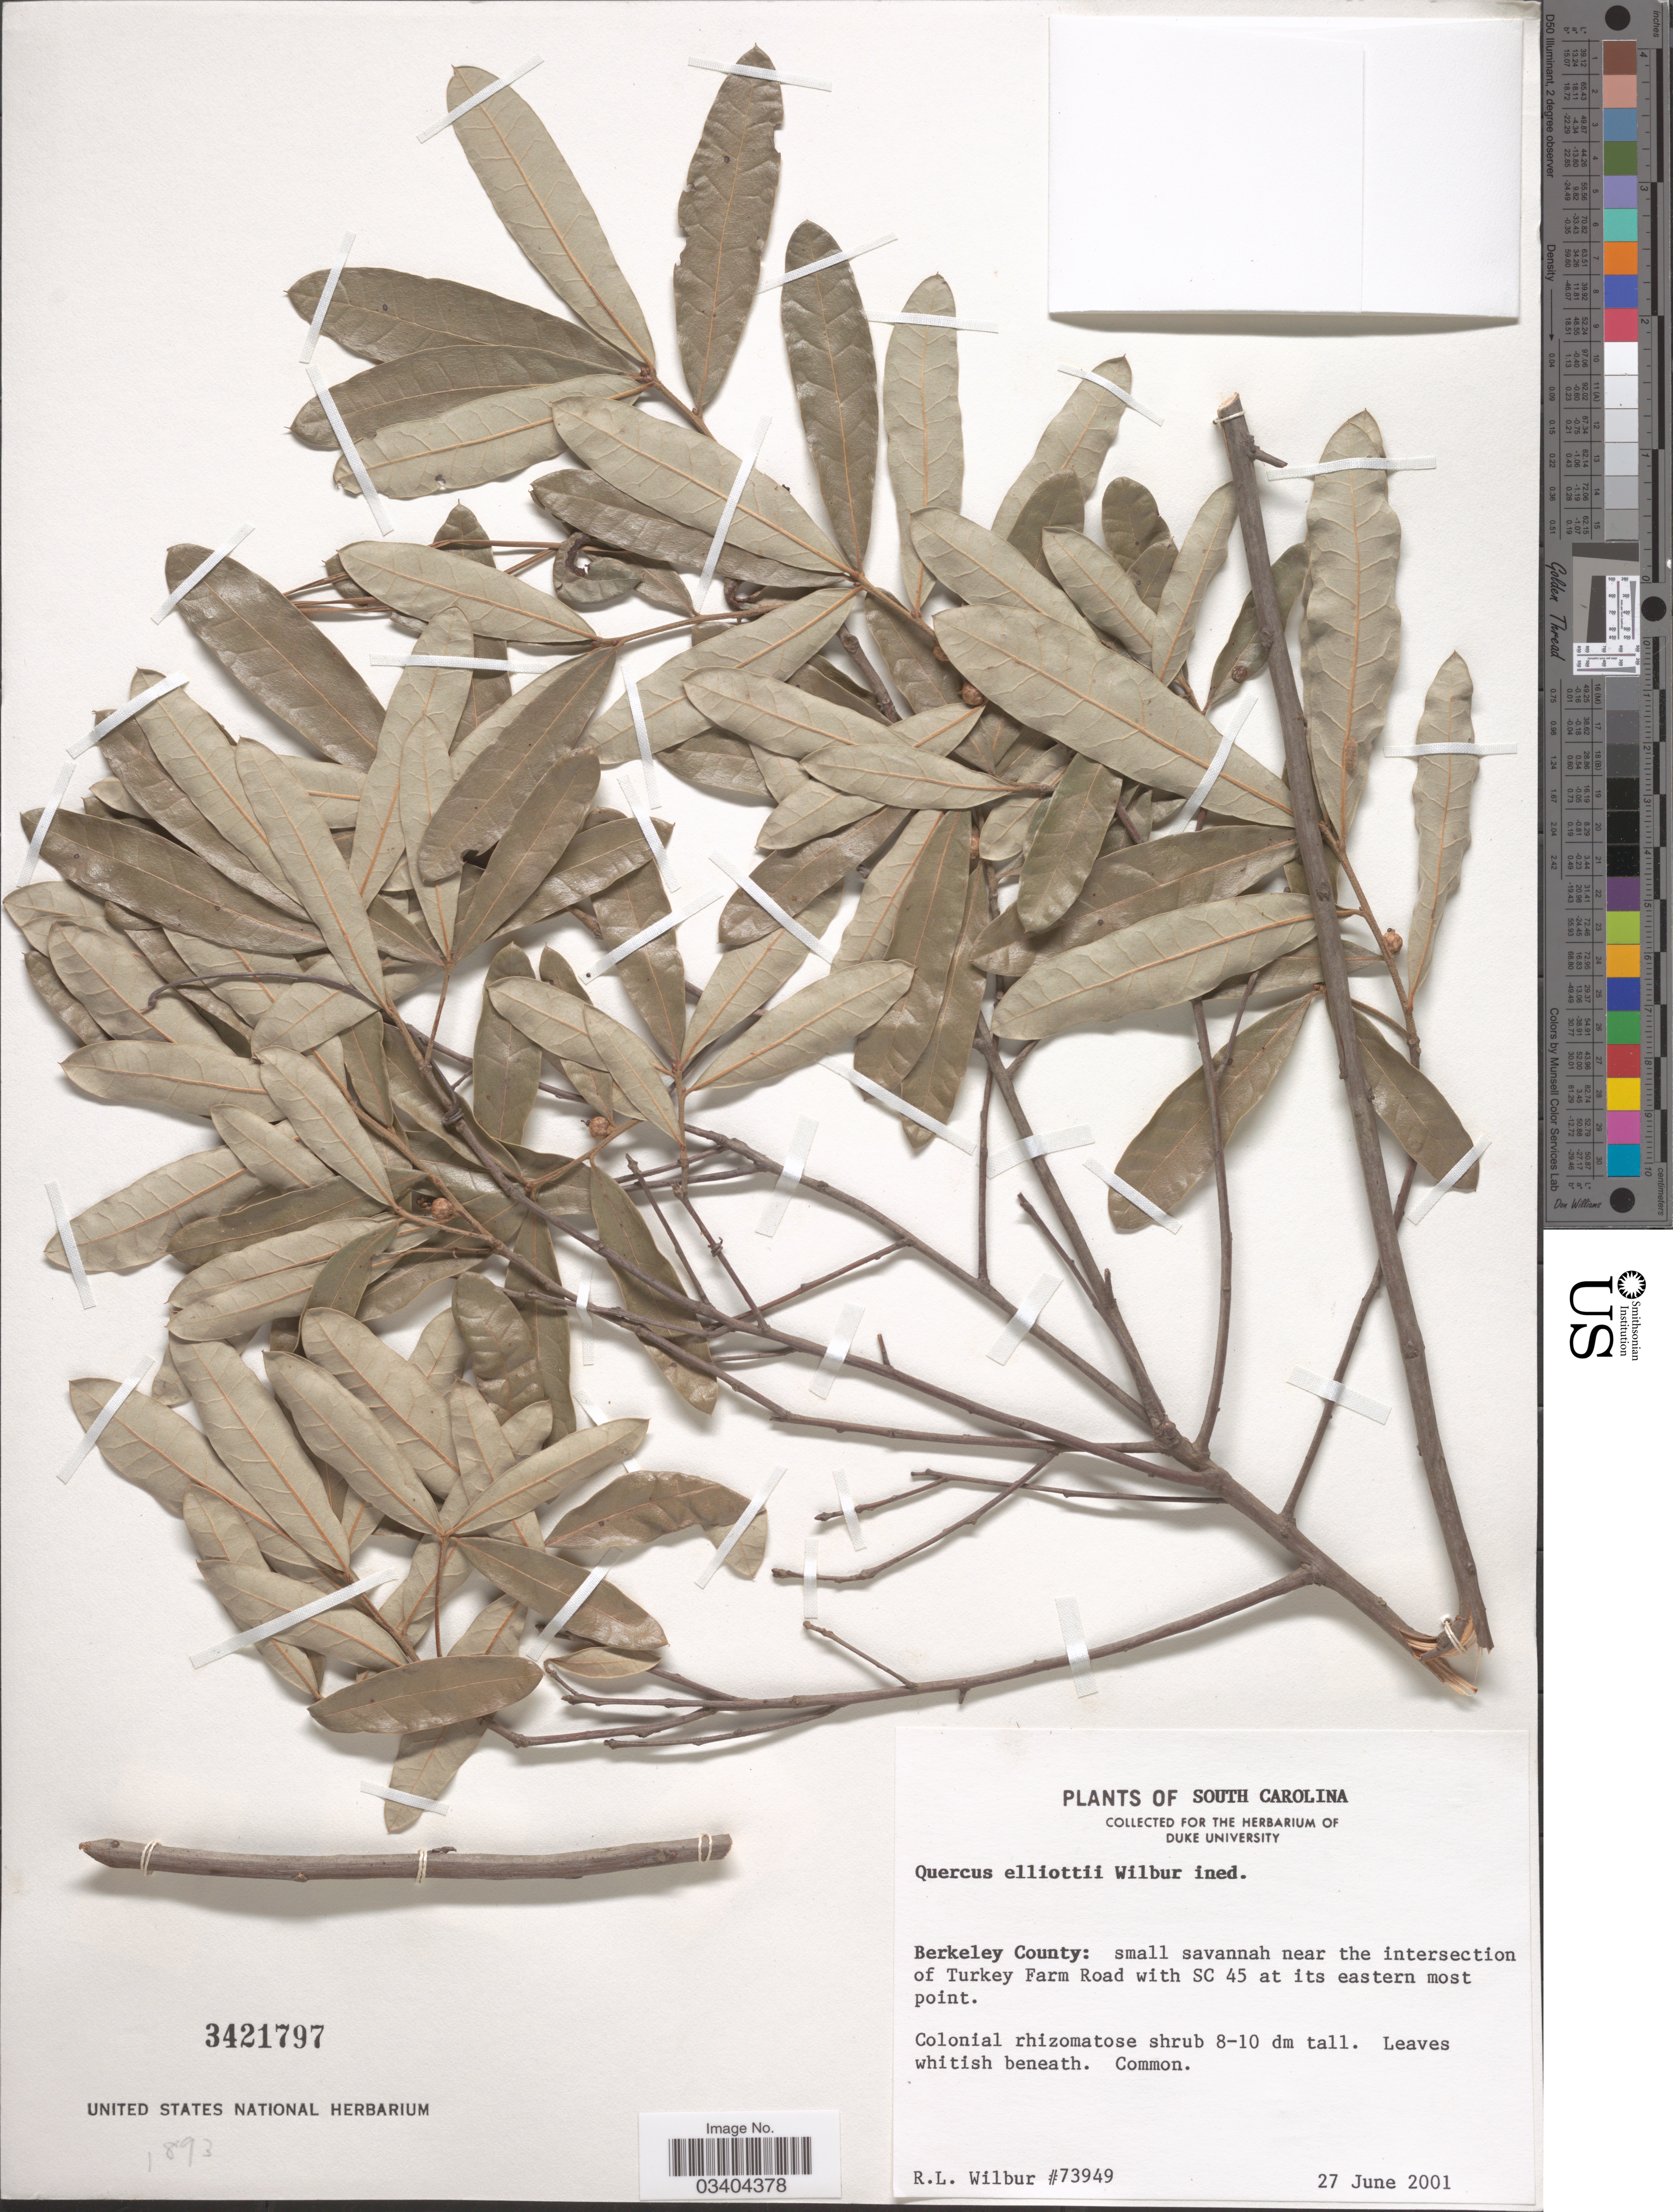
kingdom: Plantae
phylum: Tracheophyta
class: Magnoliopsida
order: Fagales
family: Fagaceae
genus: Quercus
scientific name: Quercus elliottii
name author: Wilbur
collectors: R. L. Wilbur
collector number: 73949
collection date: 2001-06-27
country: United States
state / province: South Carolina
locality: Berkeley County: small savannah near the intersection of Turkey Farm Road with SC 45 at its eastern most point.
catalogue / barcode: US 3421797